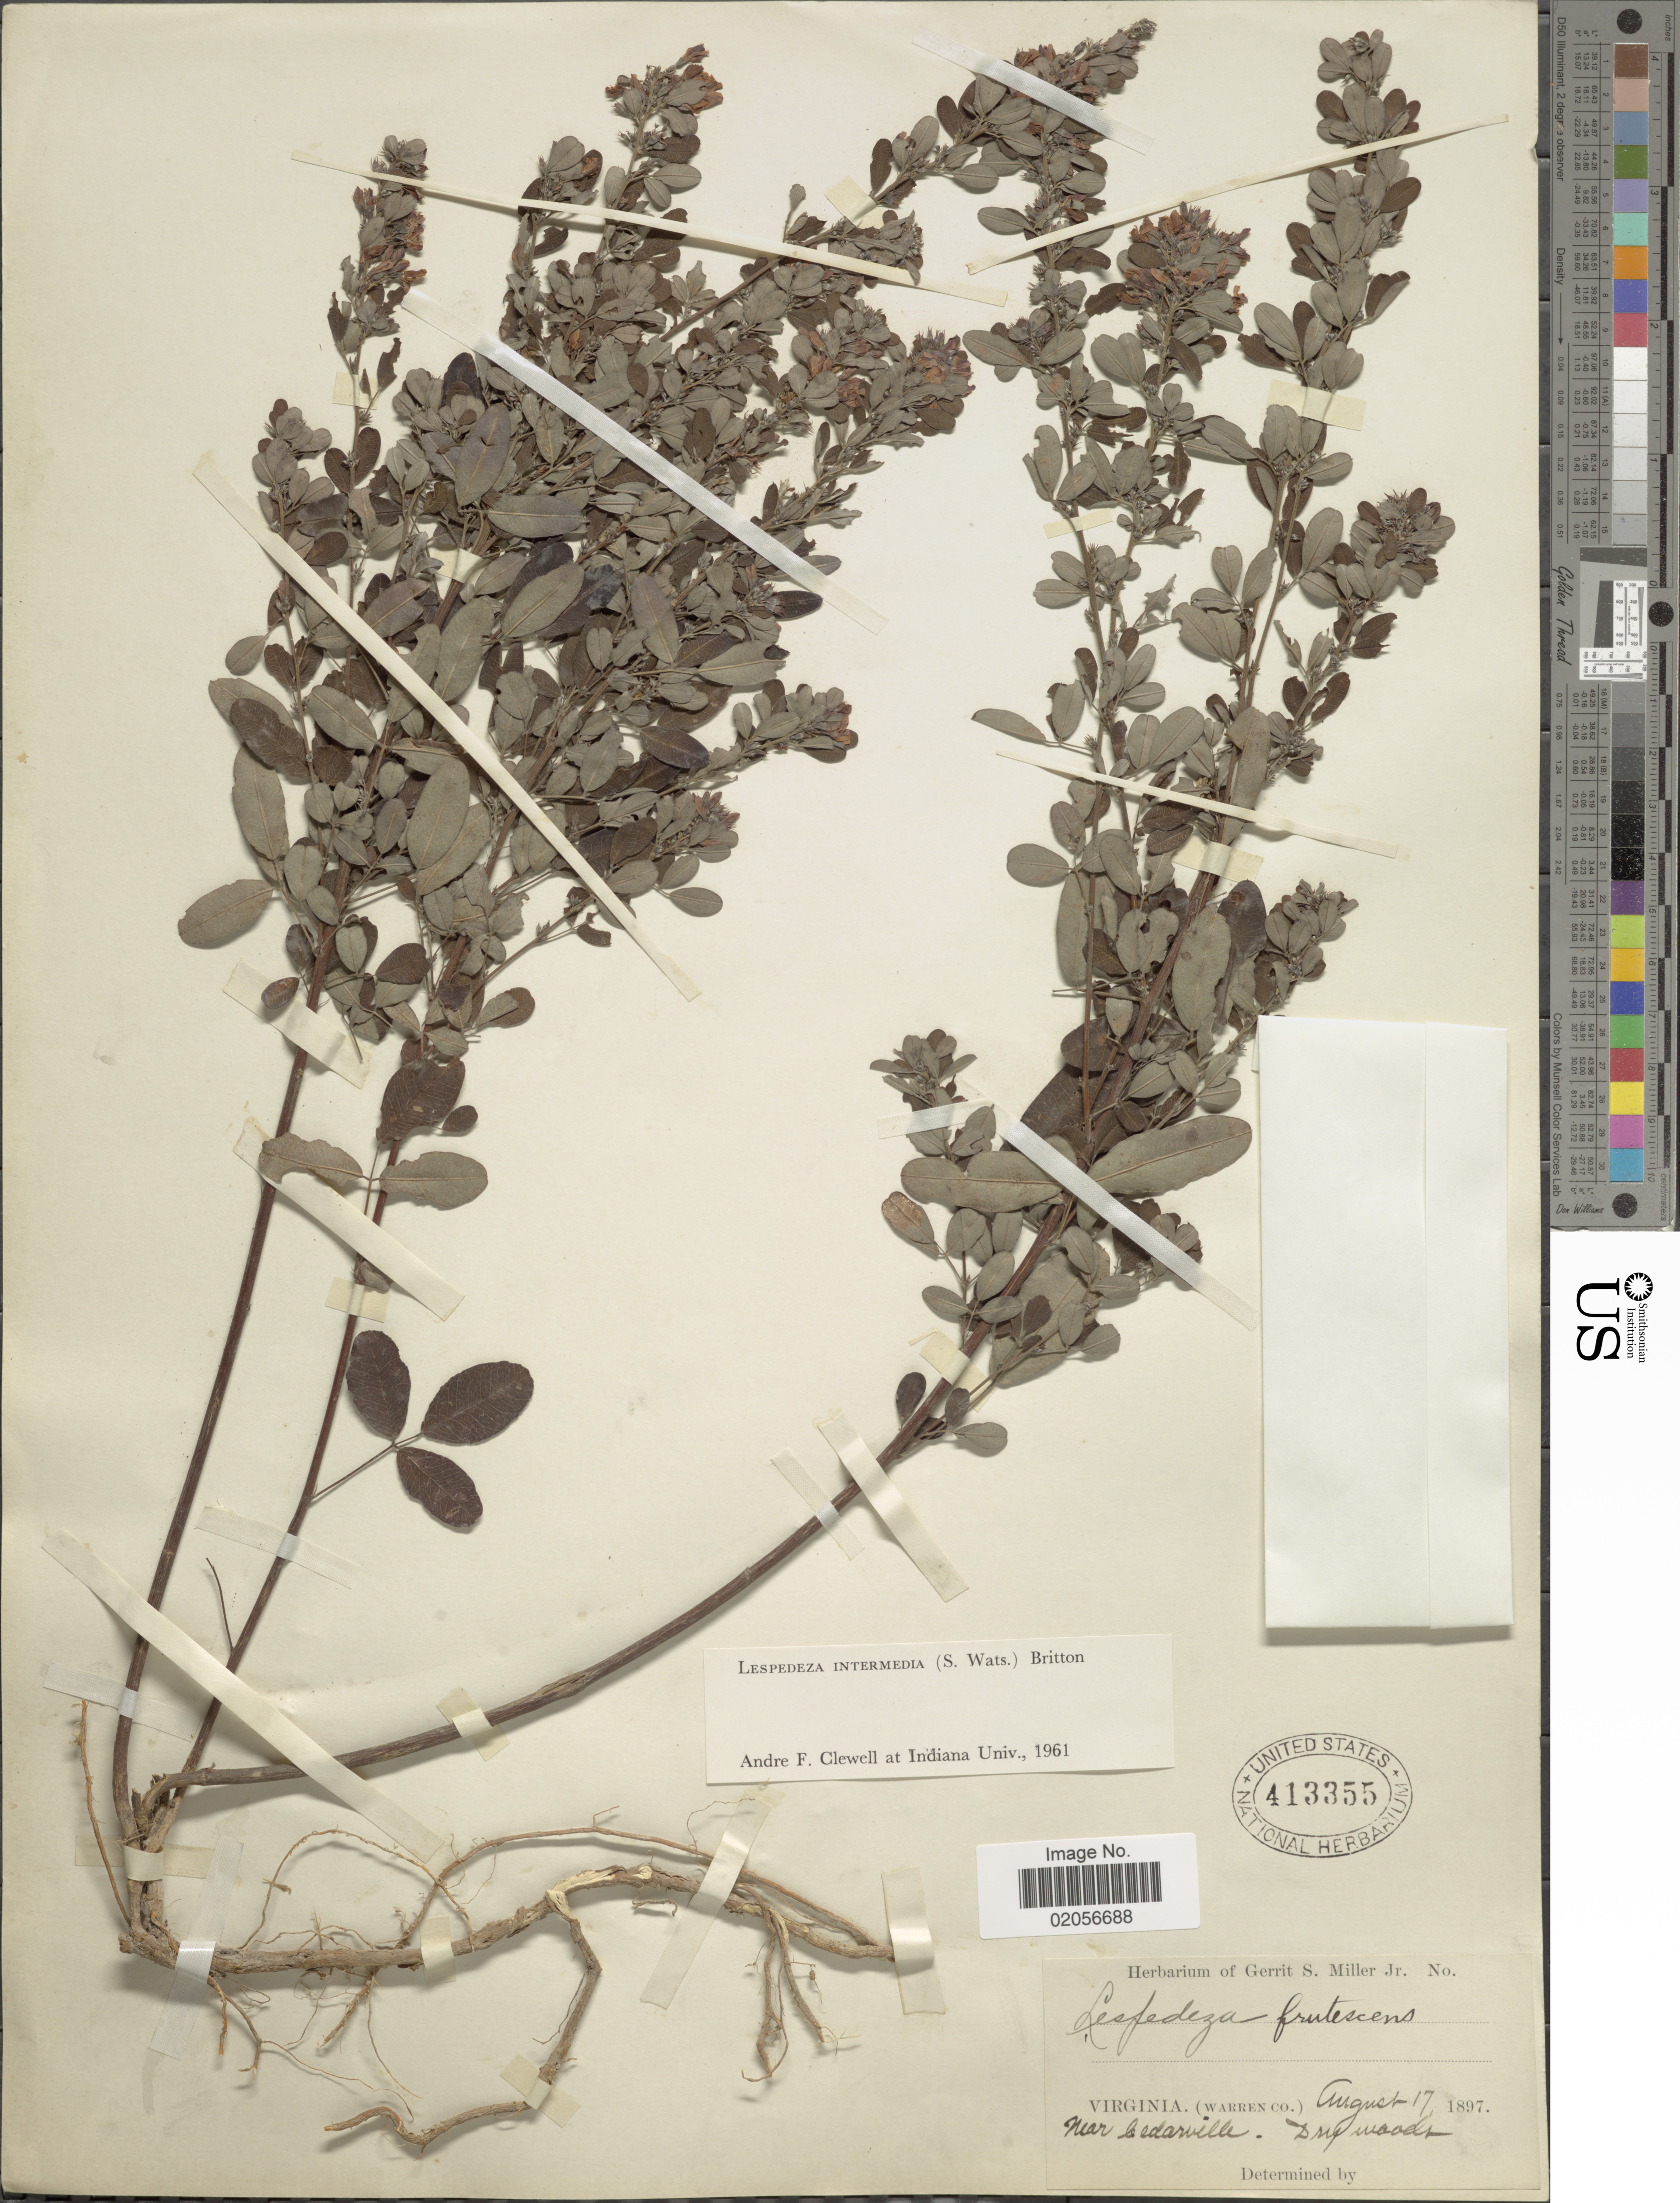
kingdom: Plantae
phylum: Tracheophyta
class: Magnoliopsida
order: Fabales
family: Fabaceae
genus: Lespedeza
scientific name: Lespedeza intermedia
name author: (S. Watson) Britton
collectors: ex herb. Gerrit S. Miller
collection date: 1897-08-17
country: United States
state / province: Virginia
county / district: Warren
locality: near Cedarville, Dry woods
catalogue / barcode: US 413355